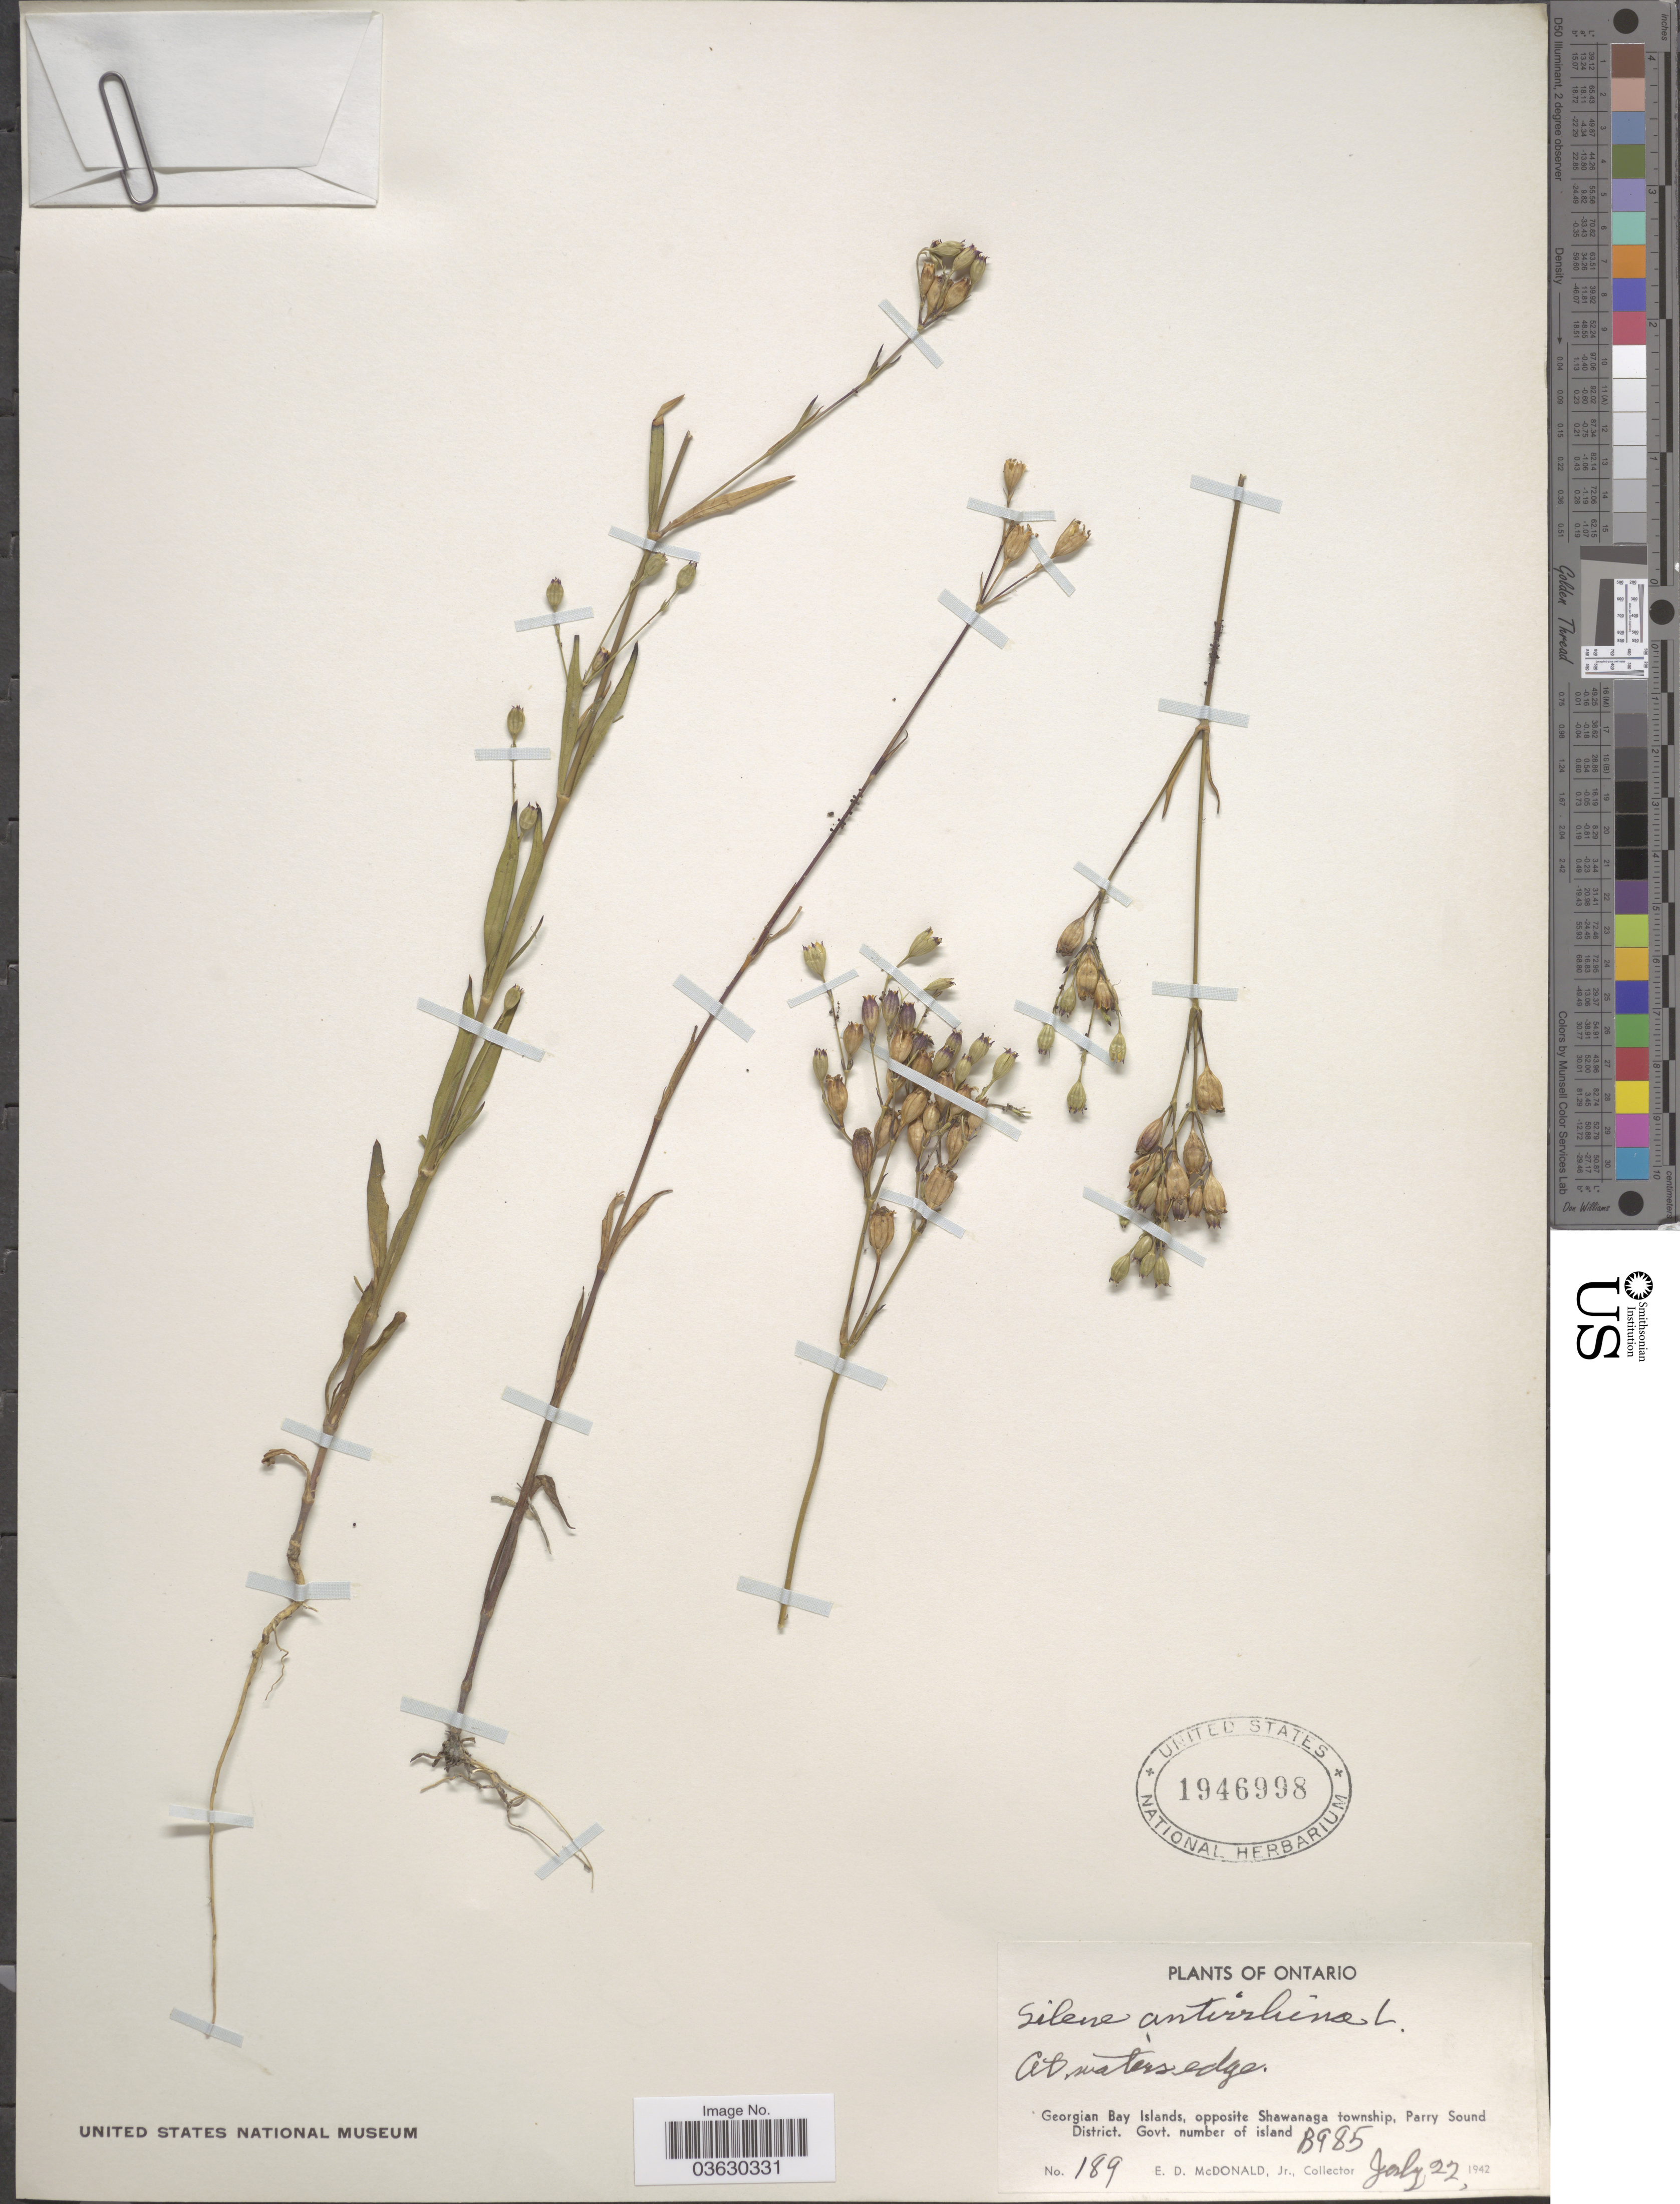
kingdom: Plantae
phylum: Tracheophyta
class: Magnoliopsida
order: Caryophyllales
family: Caryophyllaceae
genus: Silene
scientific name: Silene antirrhina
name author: L.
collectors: E. D. McDonald Jr.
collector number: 189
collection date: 1942-07-22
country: Canada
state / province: Ontario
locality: Georgian Bay Islands, opposite Shawanaga township, Parry Sound District. Govt. number of island B985.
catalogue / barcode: US 1946998